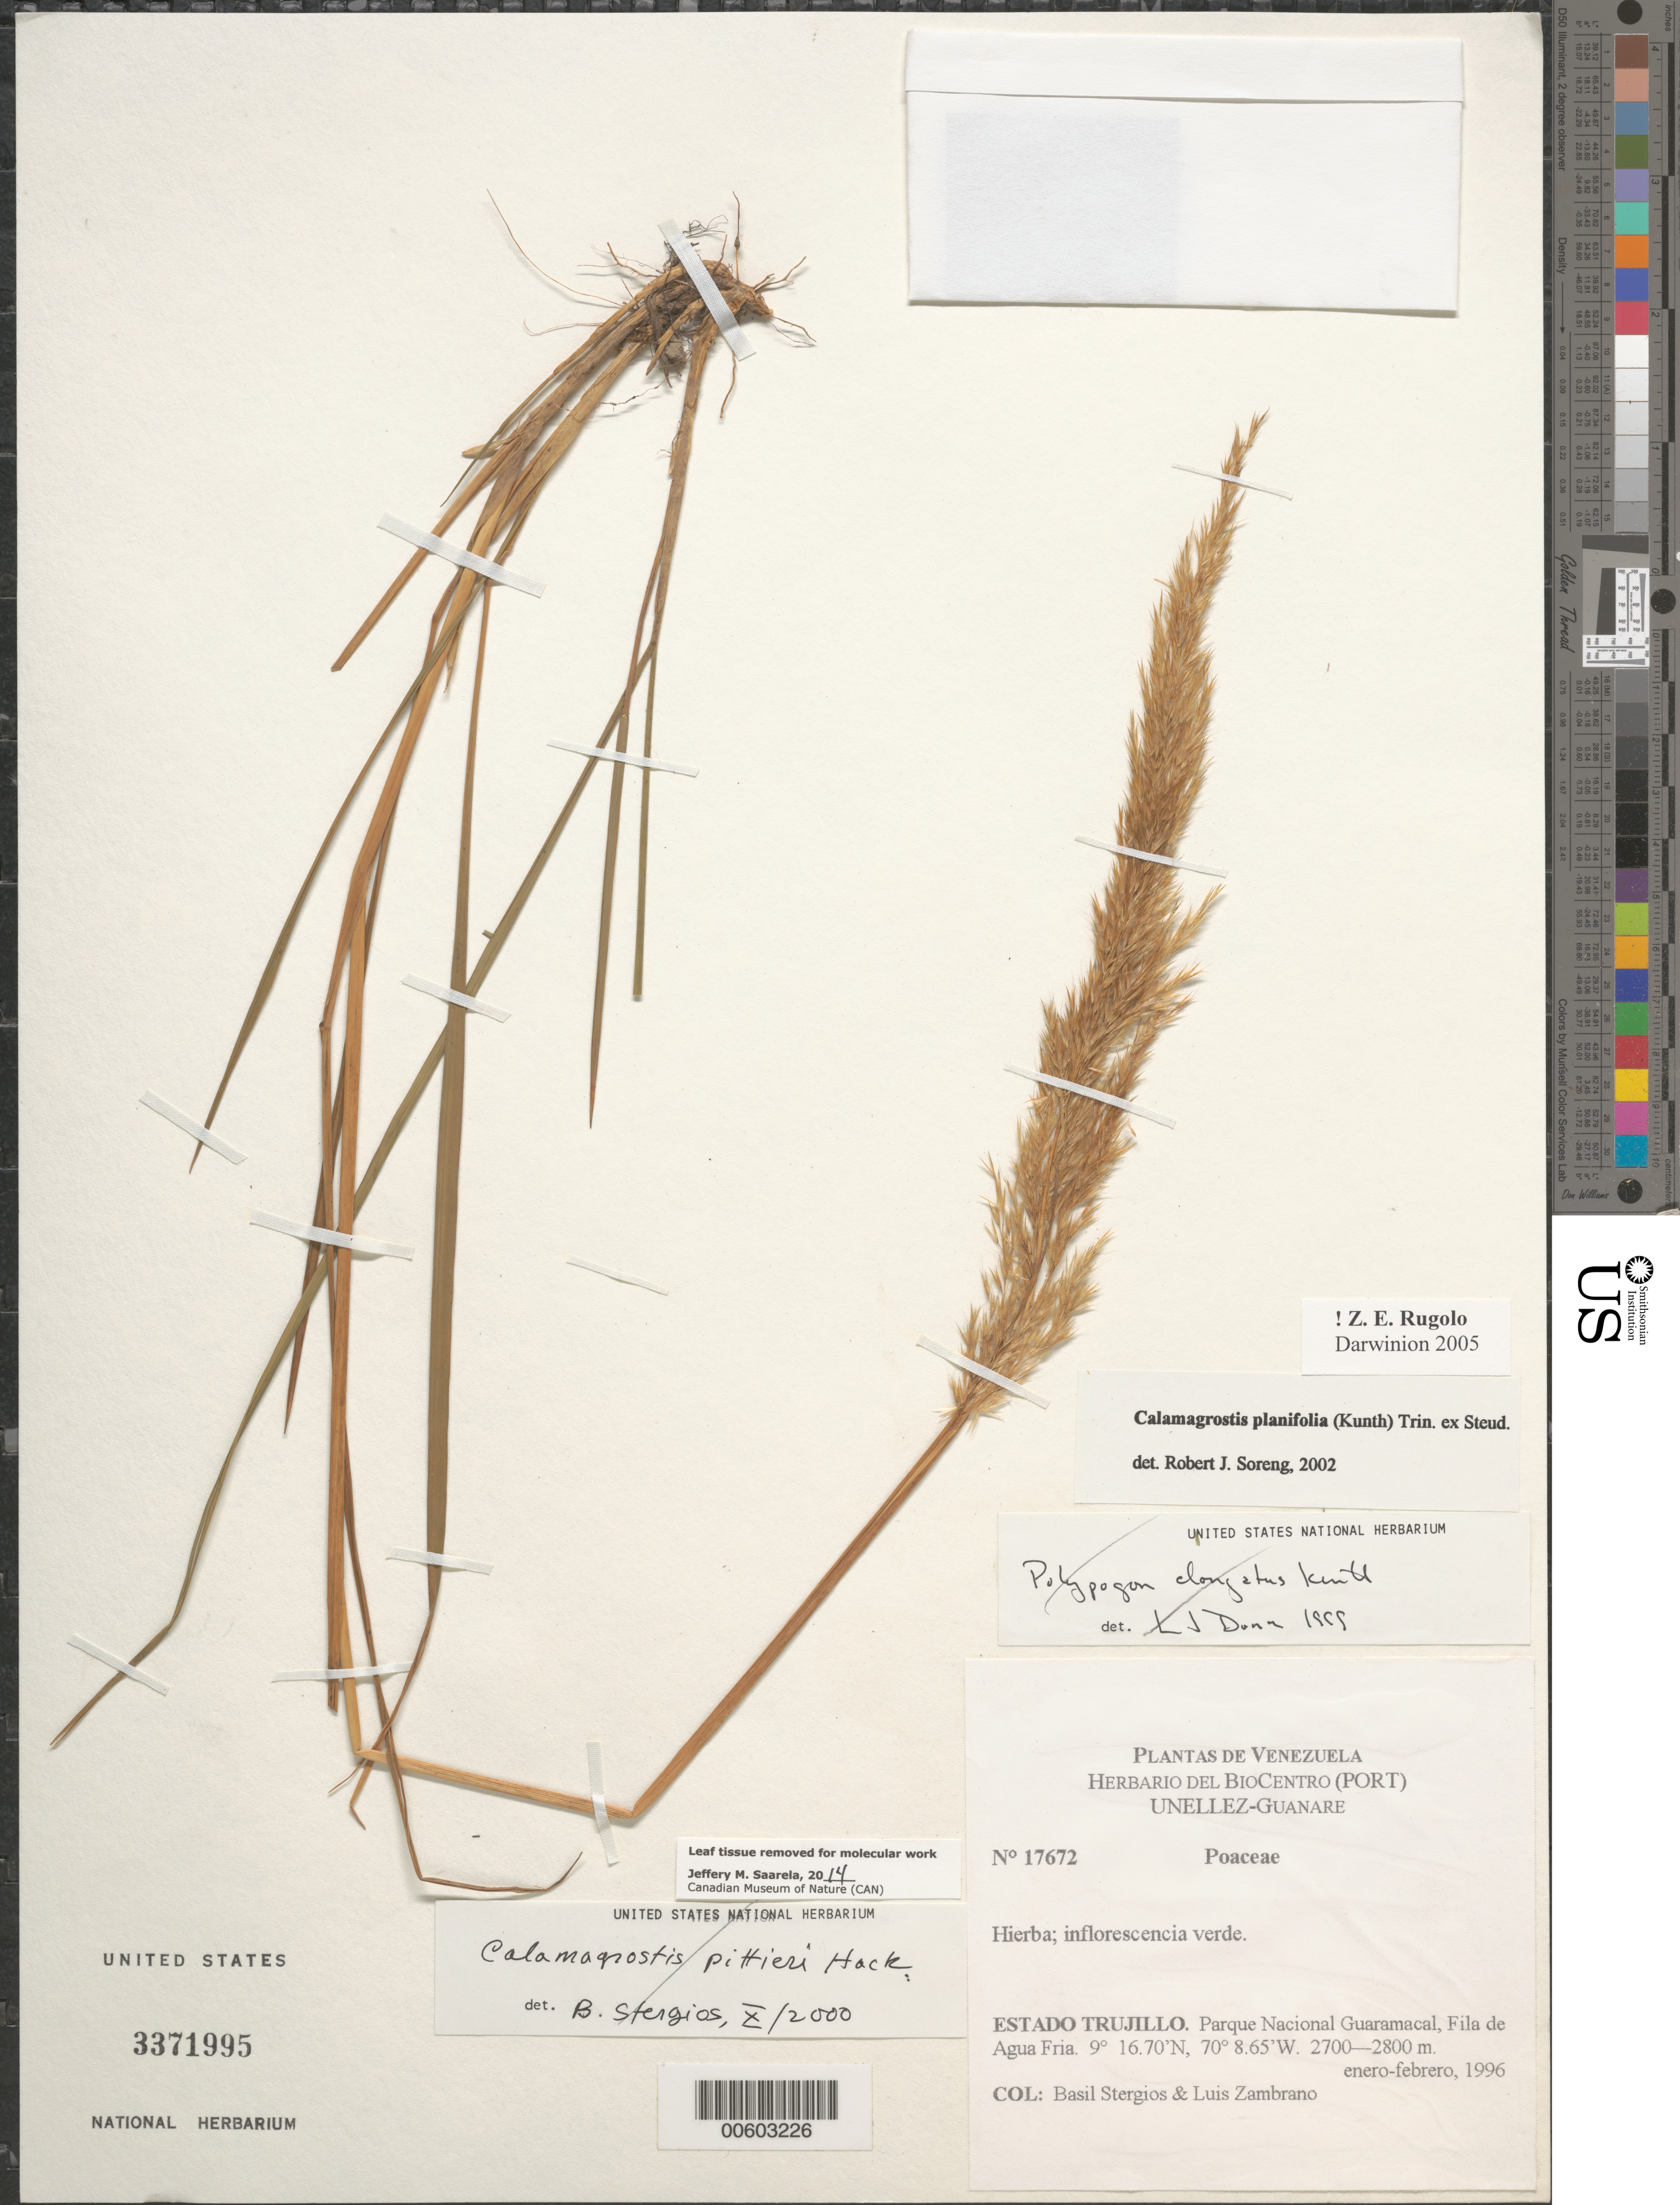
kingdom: Plantae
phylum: Tracheophyta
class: Liliopsida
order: Poales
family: Poaceae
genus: Calamagrostis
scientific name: Calamagrostis planifolia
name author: (Kunth) Trin. ex Steud.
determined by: Soreng, Robert J., Research Associate (BOT), Smithsonian Institution - National Museum of Natural History (UNITED STATES)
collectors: B. G. Stergios & L. Zambrano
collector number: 17672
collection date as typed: Jan 1996 to -- Feb 1996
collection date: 1996-01/1996-02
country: Venezuela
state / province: Trujillo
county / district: Boconó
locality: Parque Nacional Guaramacal, Fila de Agua Fria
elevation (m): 2700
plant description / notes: MO, PORT, US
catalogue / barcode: US 3371995